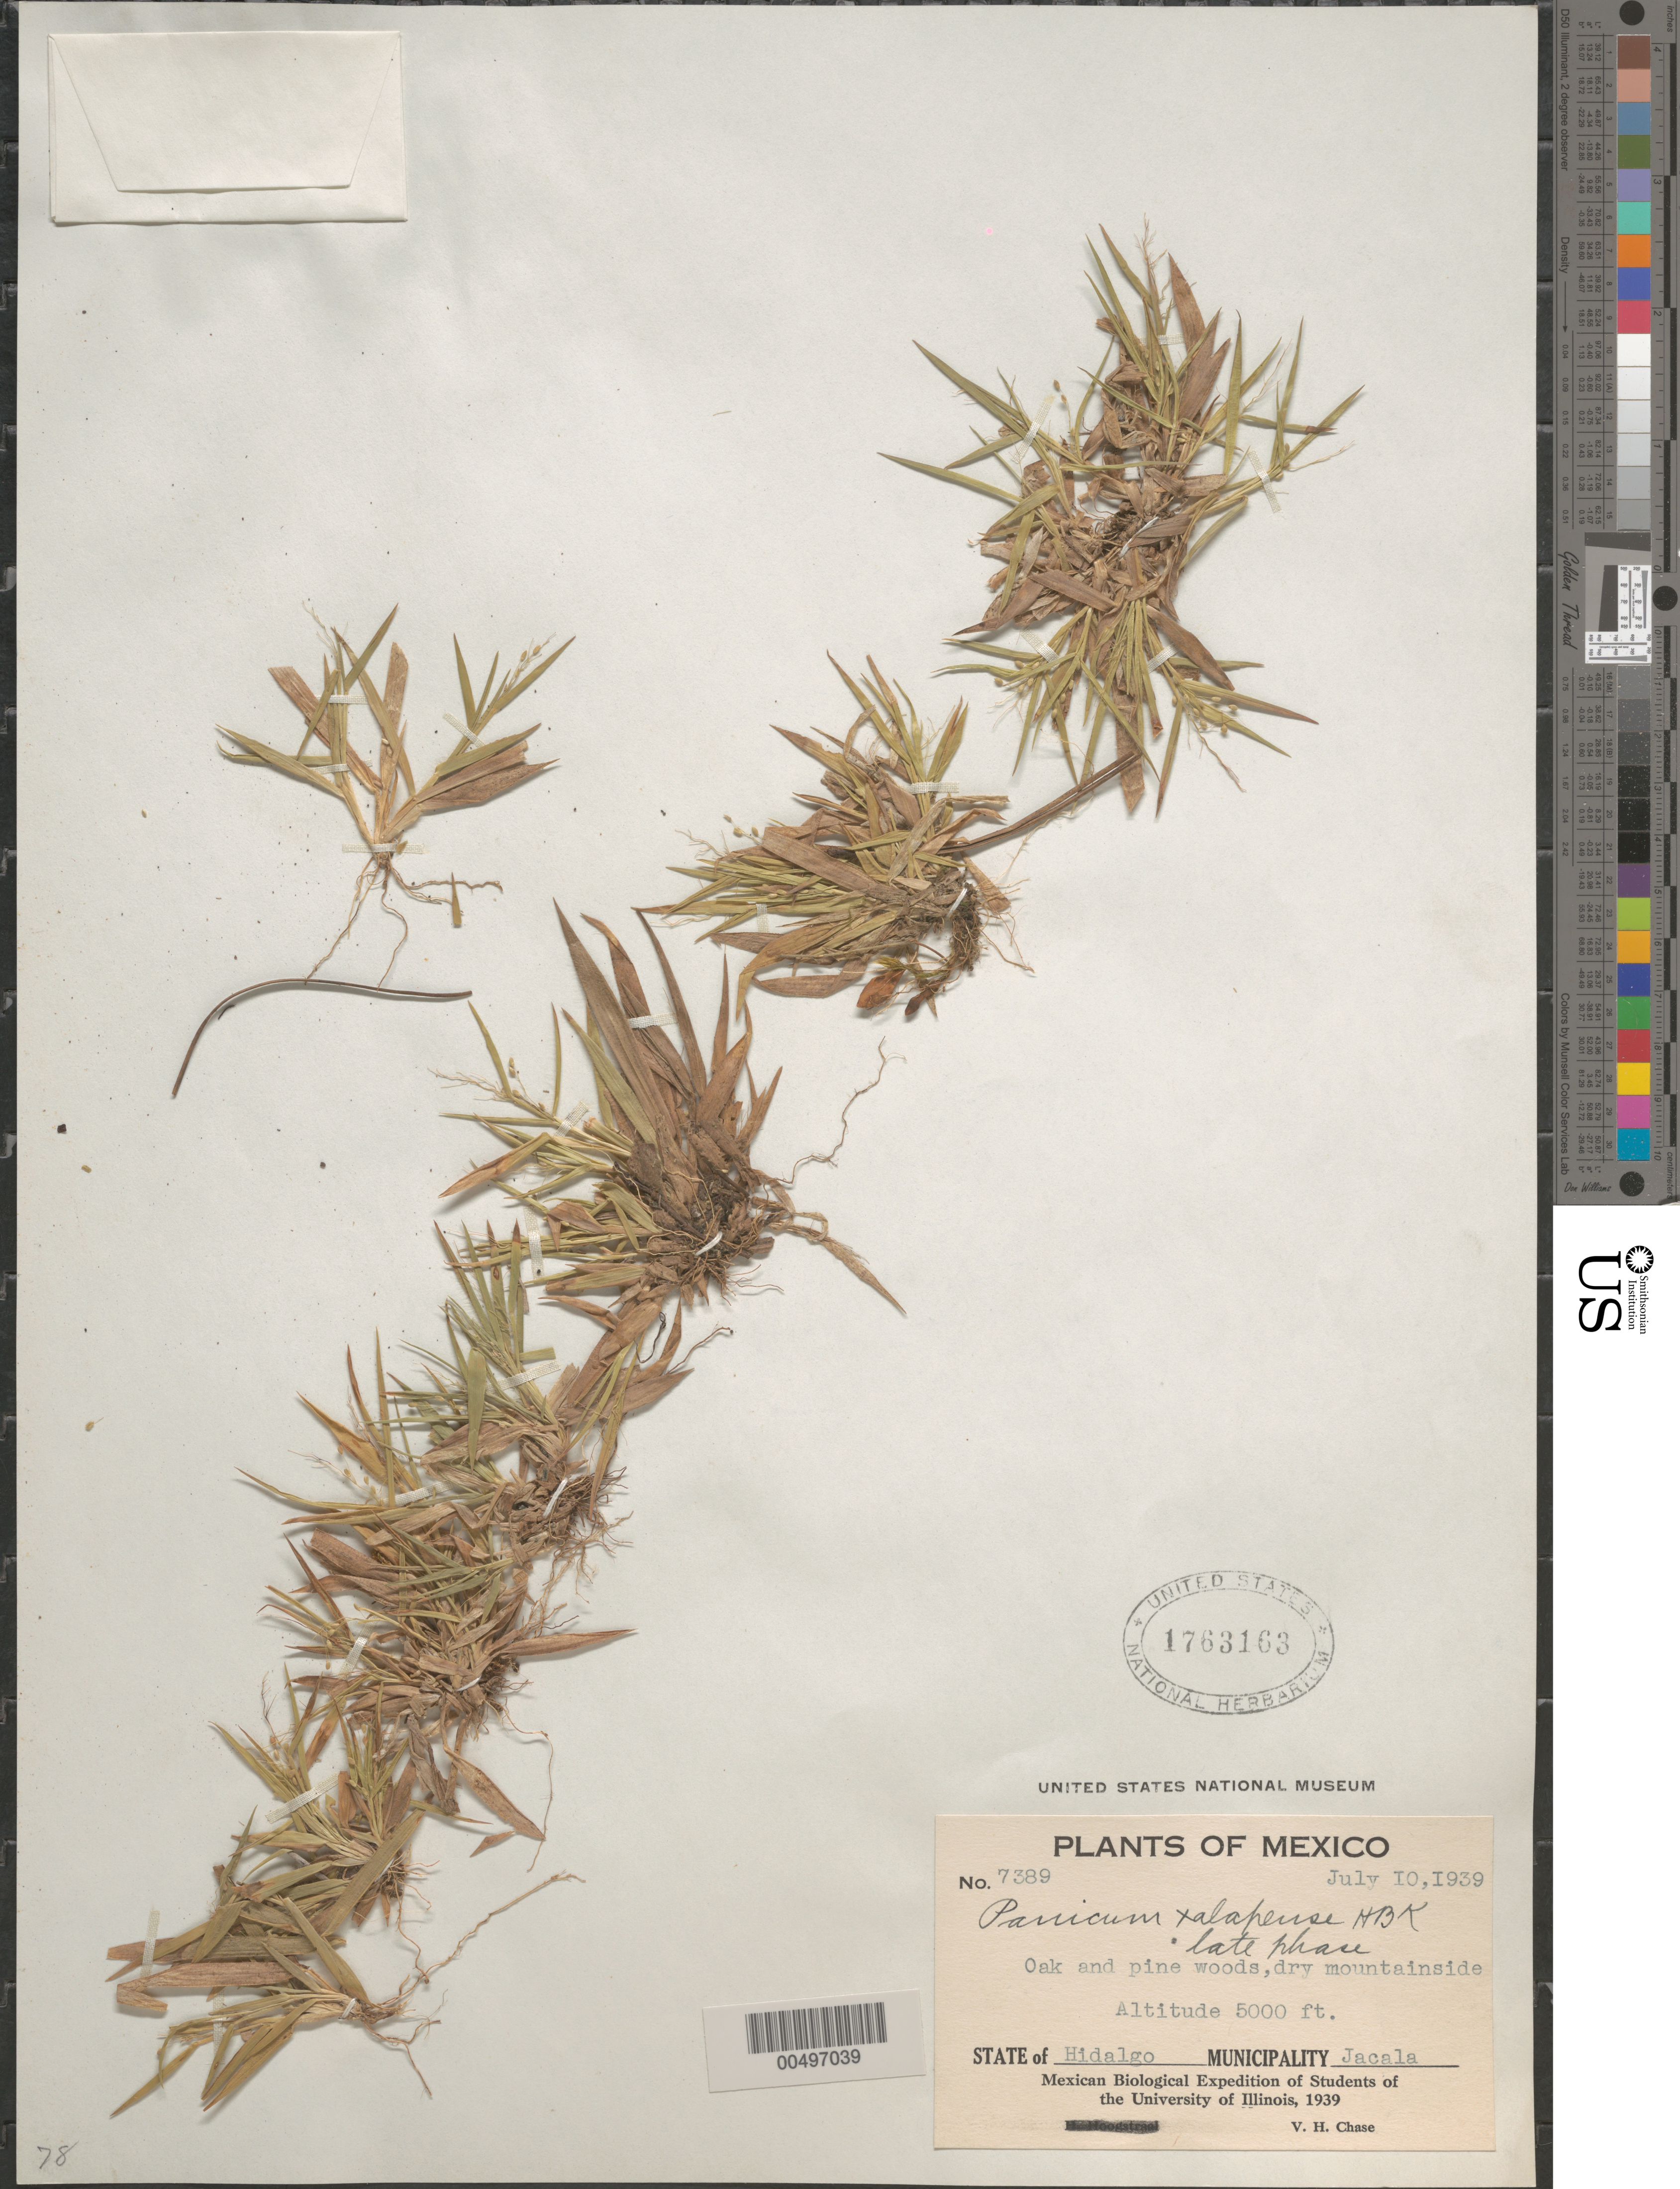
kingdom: Plantae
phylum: Tracheophyta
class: Liliopsida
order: Poales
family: Poaceae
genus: Dichanthelium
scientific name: Dichanthelium laxiflorum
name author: (Lam.) Gould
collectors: V. H. Chase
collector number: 7389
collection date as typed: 10 Jul 1939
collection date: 1939-07-10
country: Mexico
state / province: Hidalgo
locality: Mun: Jacala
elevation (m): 1524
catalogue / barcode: US 1763163